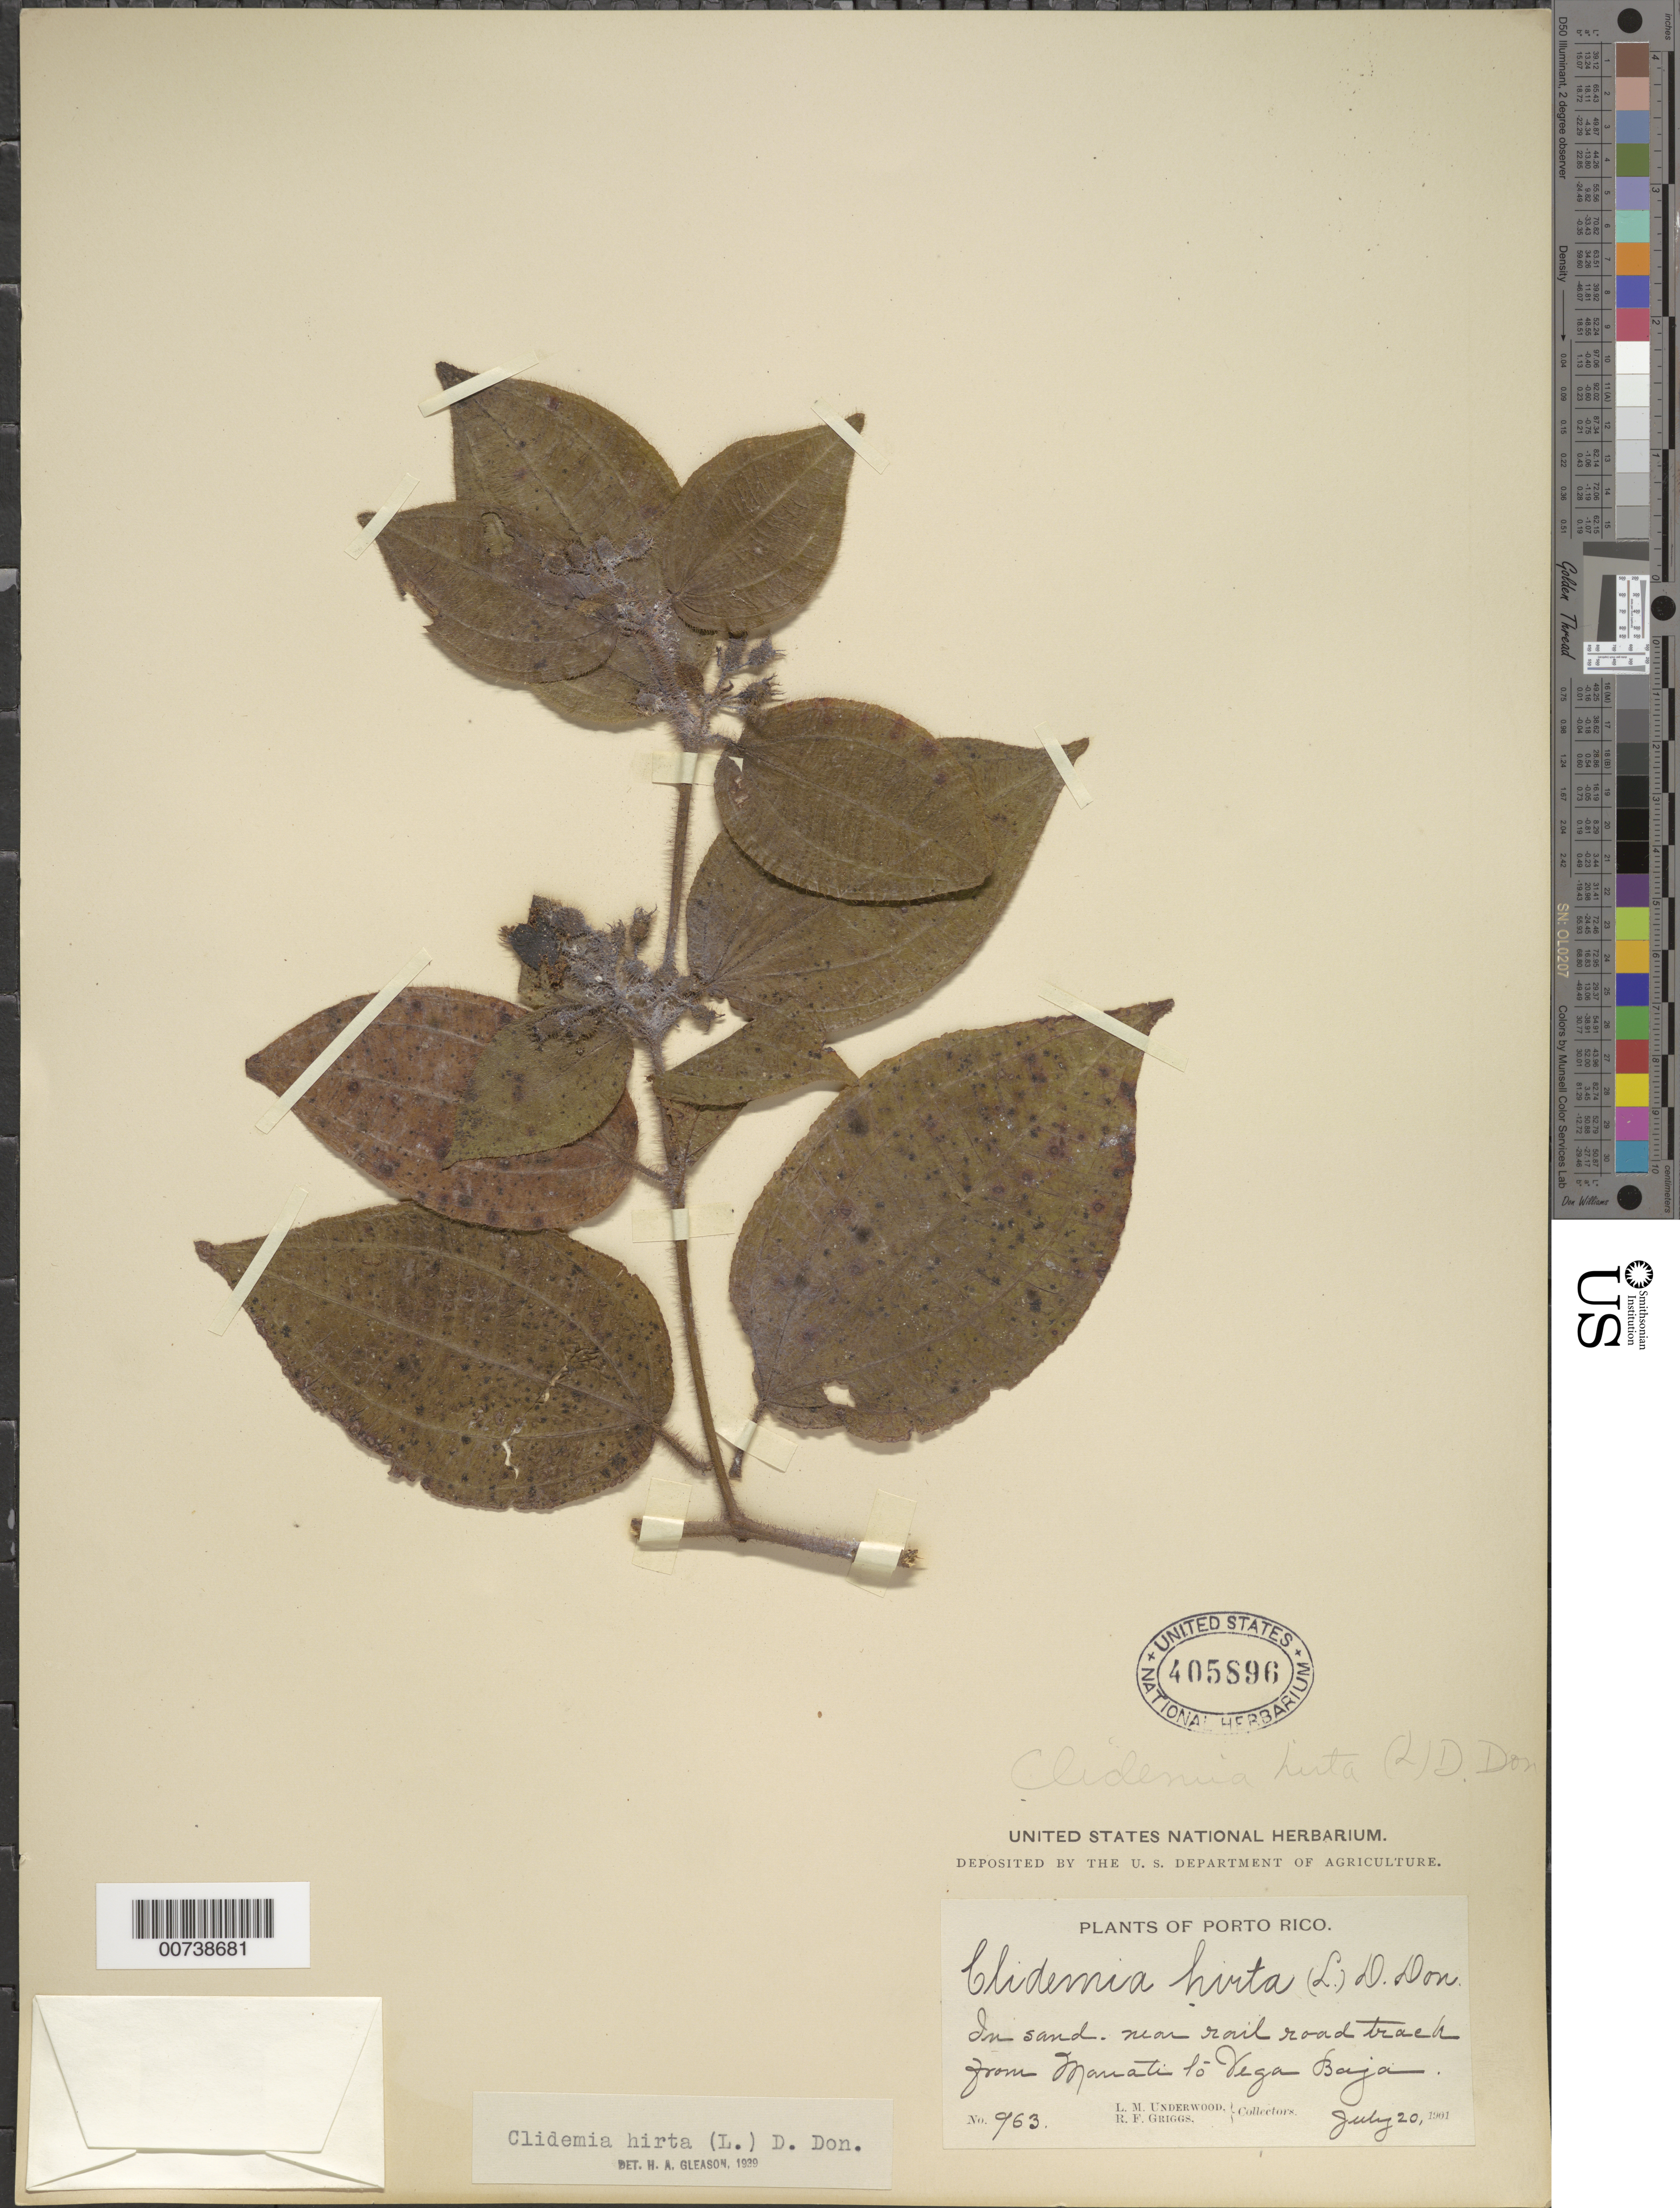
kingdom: Plantae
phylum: Tracheophyta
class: Magnoliopsida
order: Myrtales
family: Melastomataceae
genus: Clidemia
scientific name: Clidemia hirta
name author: (L.) D. Don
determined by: Gleason, H. A.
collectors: L. M. Underwood & R. F. Griggs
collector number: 963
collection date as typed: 20 Jul 1901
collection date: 1901-07-20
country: Puerto Rico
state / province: Vega Baja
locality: Near rail road track from Manatí to Vega Baja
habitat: In sand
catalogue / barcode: US 405896